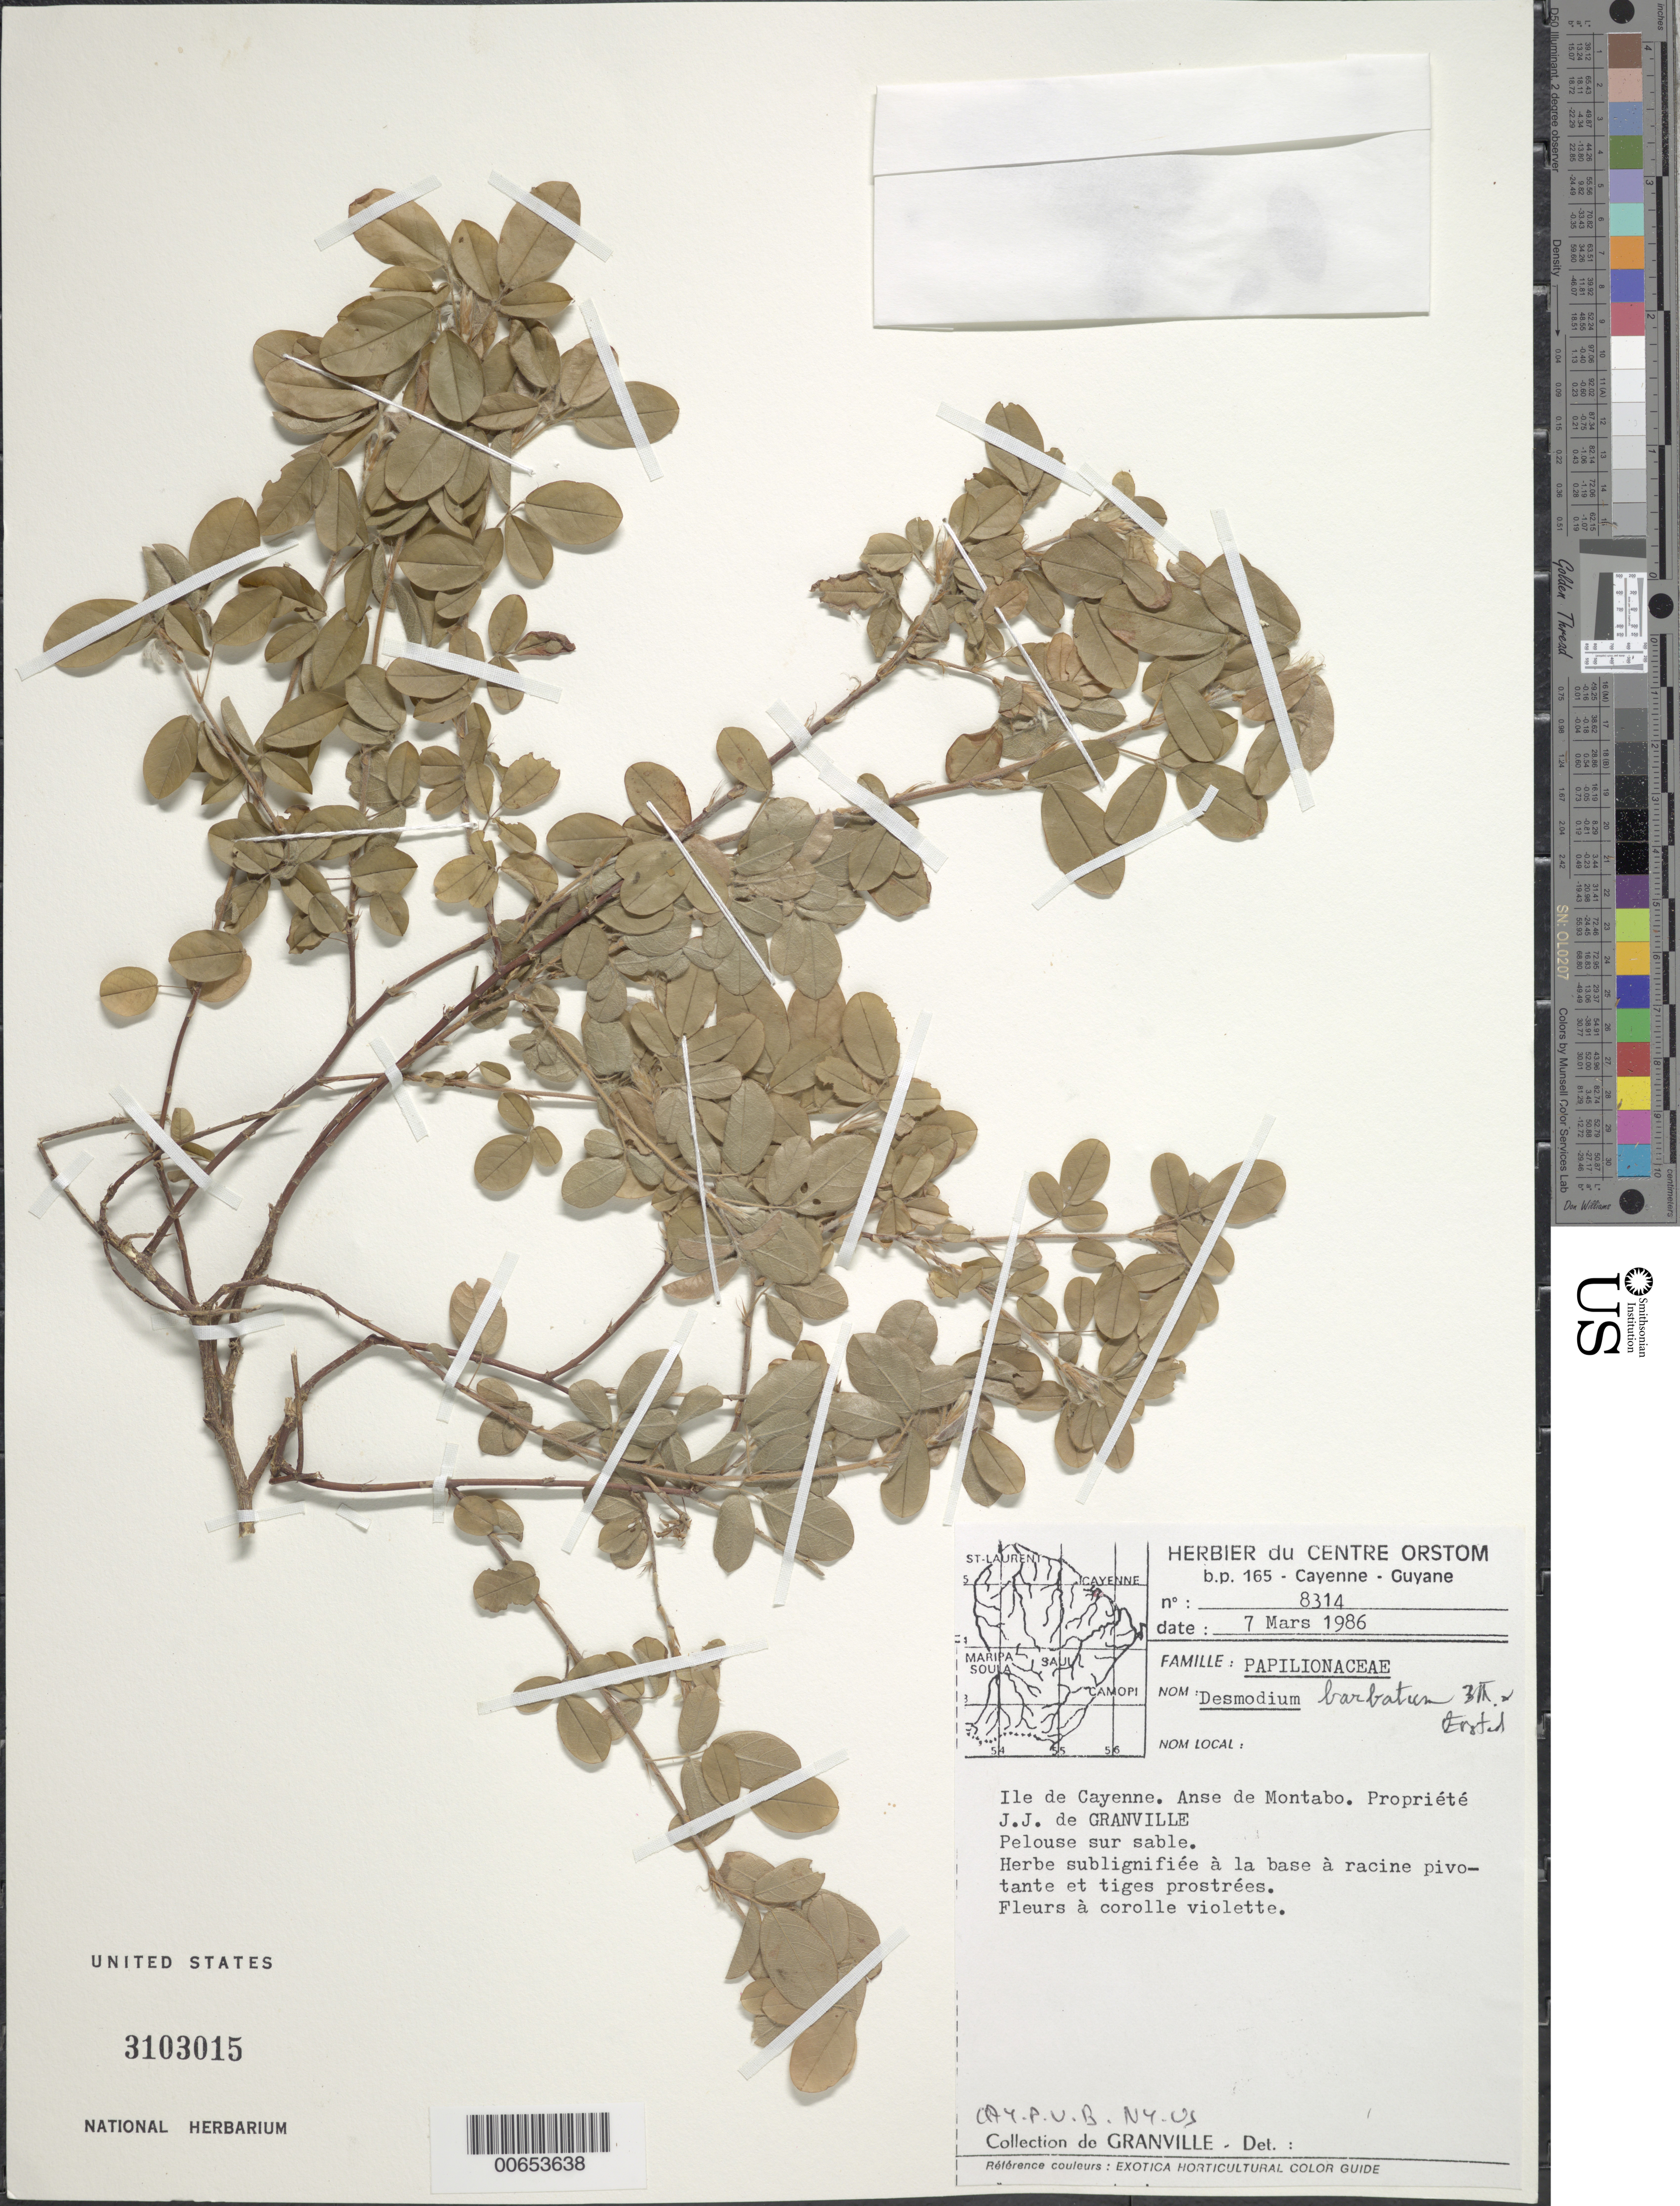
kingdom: Plantae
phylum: Tracheophyta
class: Magnoliopsida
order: Fabales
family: Fabaceae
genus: Grona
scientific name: Grona barbata var. barbata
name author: (L.) H. Ohashi & K. Ohashi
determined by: Strong, Mark T., (BOT), Smithsonian Institution - National Museum of Natural History (UNITED STATES)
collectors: J.-J. de Granville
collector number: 8314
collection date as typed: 7-Mar-86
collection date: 1986-03-07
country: French Guiana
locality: Ile de Cayenne, Anse de Montabo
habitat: Pelouse sur sable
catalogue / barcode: US 3103015